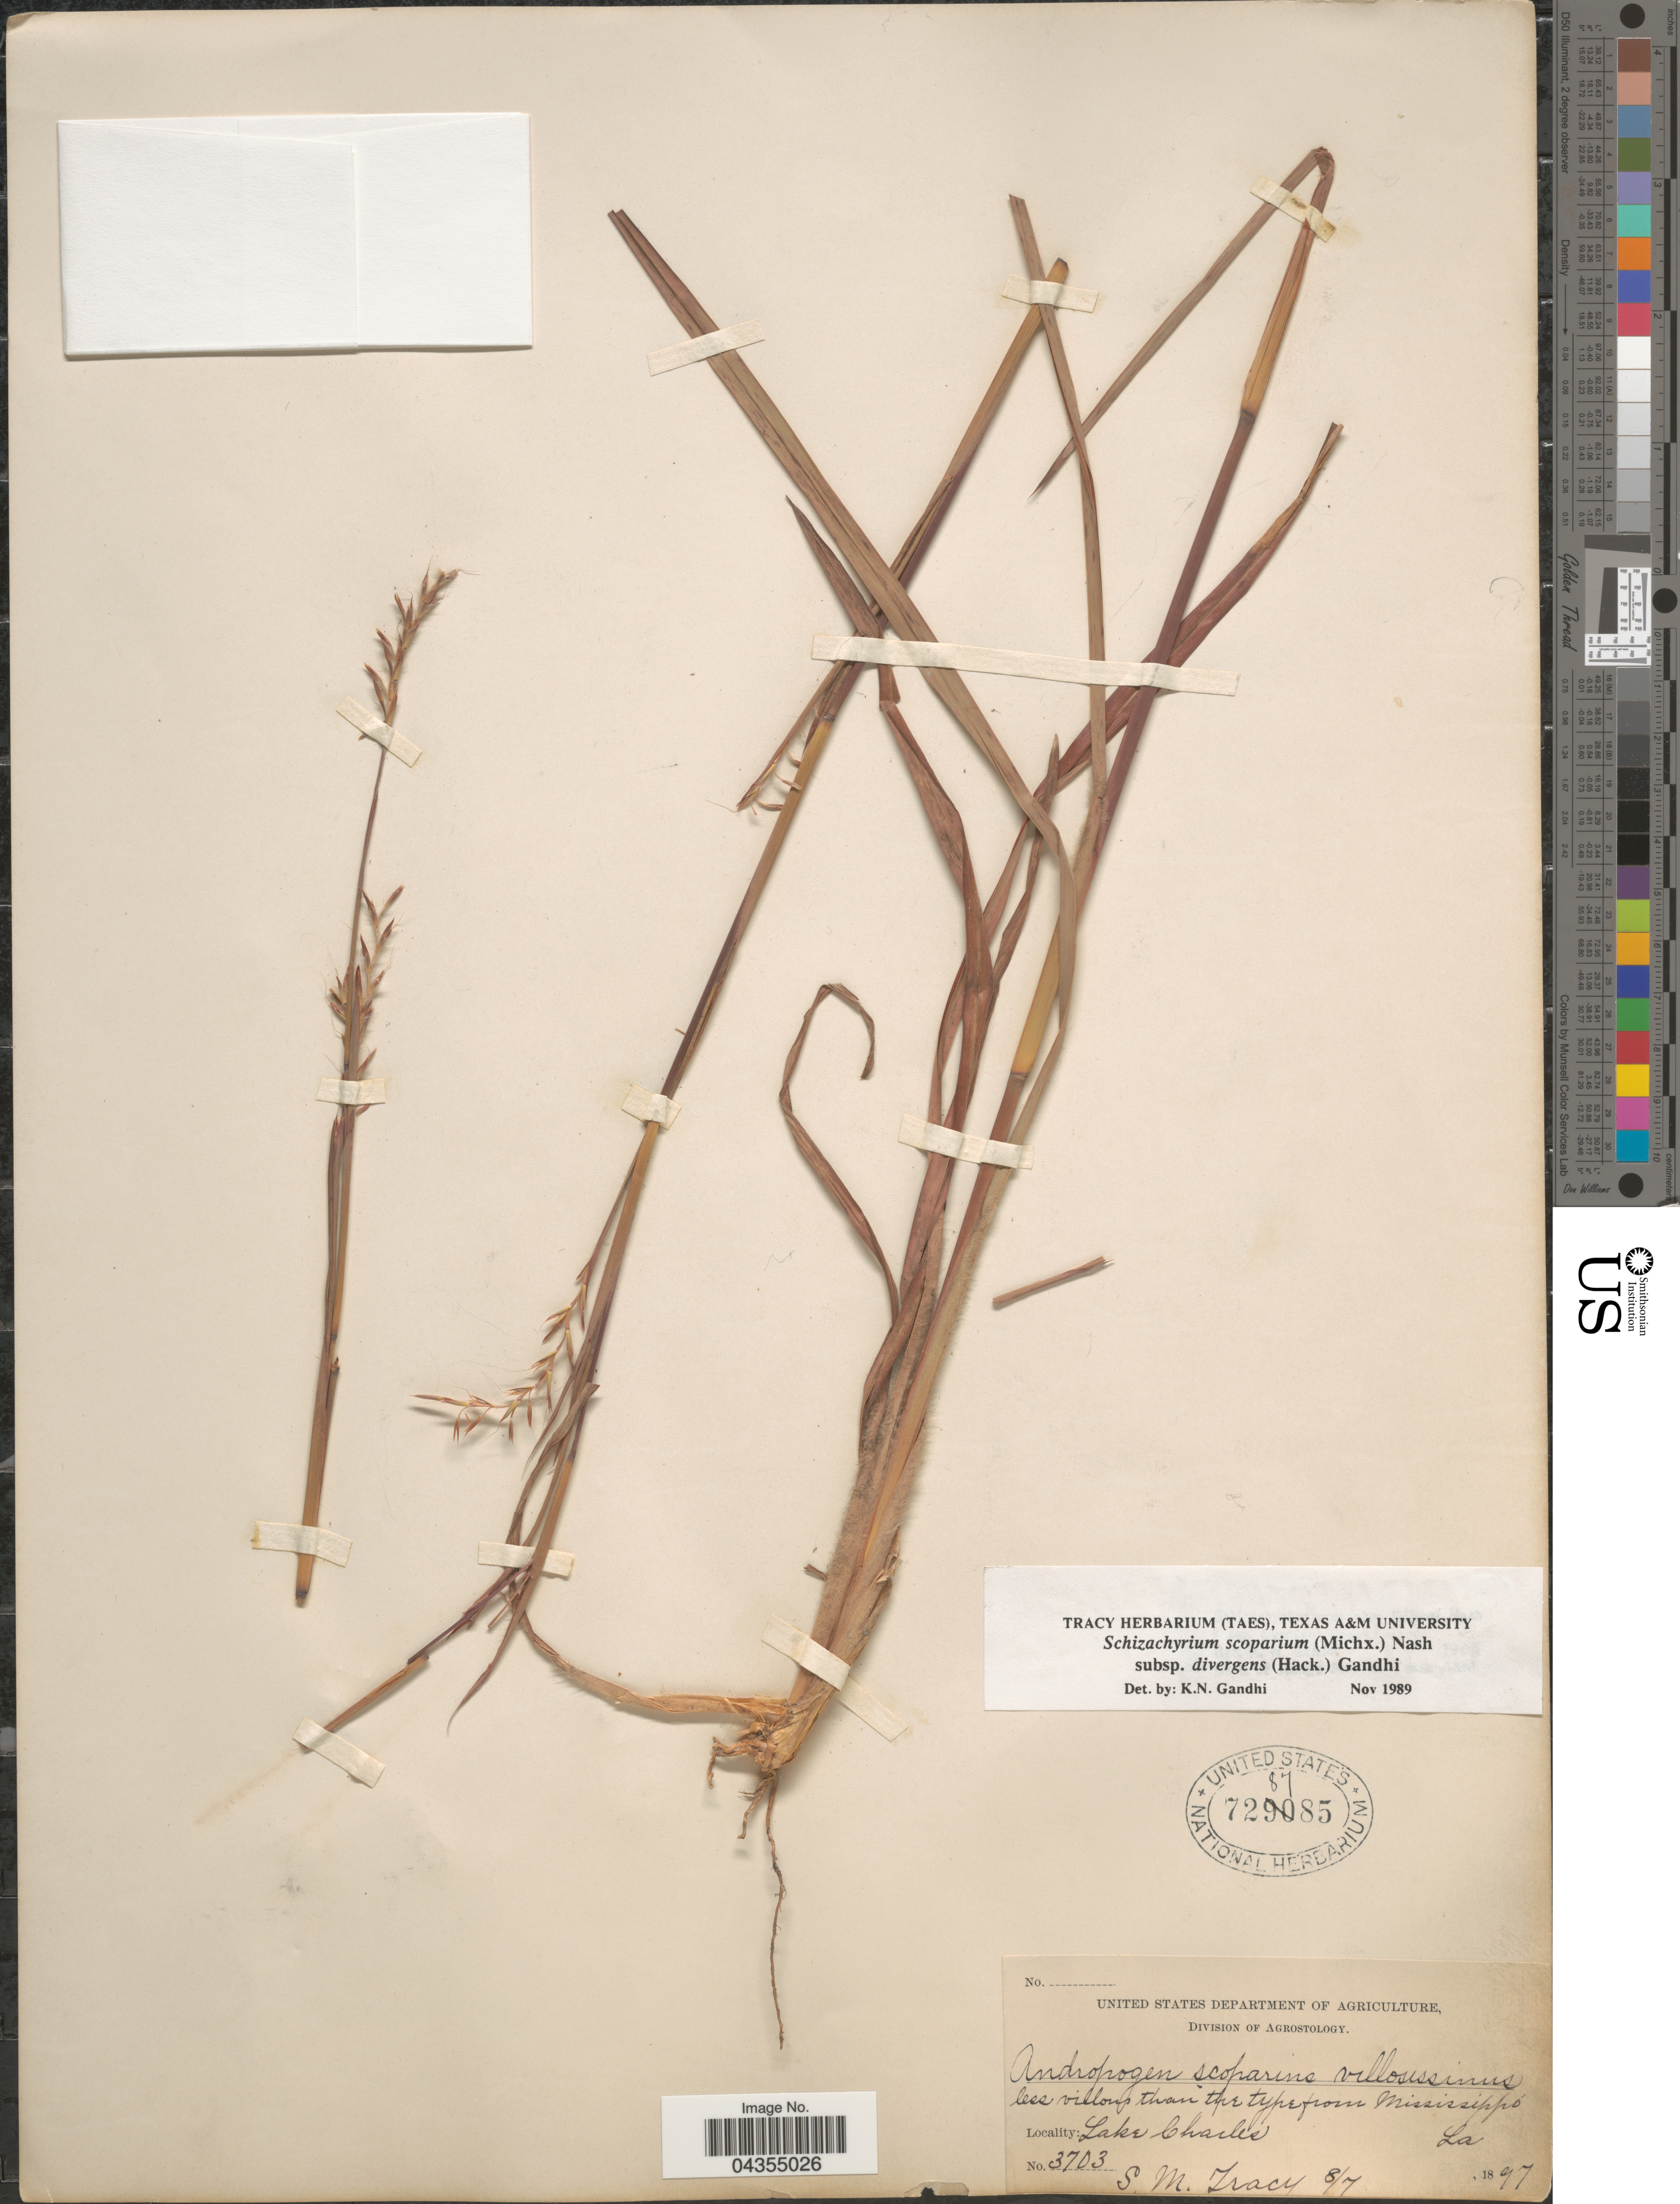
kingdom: Plantae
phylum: Tracheophyta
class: Liliopsida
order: Poales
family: Poaceae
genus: Schizachyrium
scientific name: Schizachyrium scoparium var. divergens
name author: (Hack.) Gould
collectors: S. M. Tracy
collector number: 3903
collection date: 1897-08-07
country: United States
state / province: Louisiana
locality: Lake Charles.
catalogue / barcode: US 728785